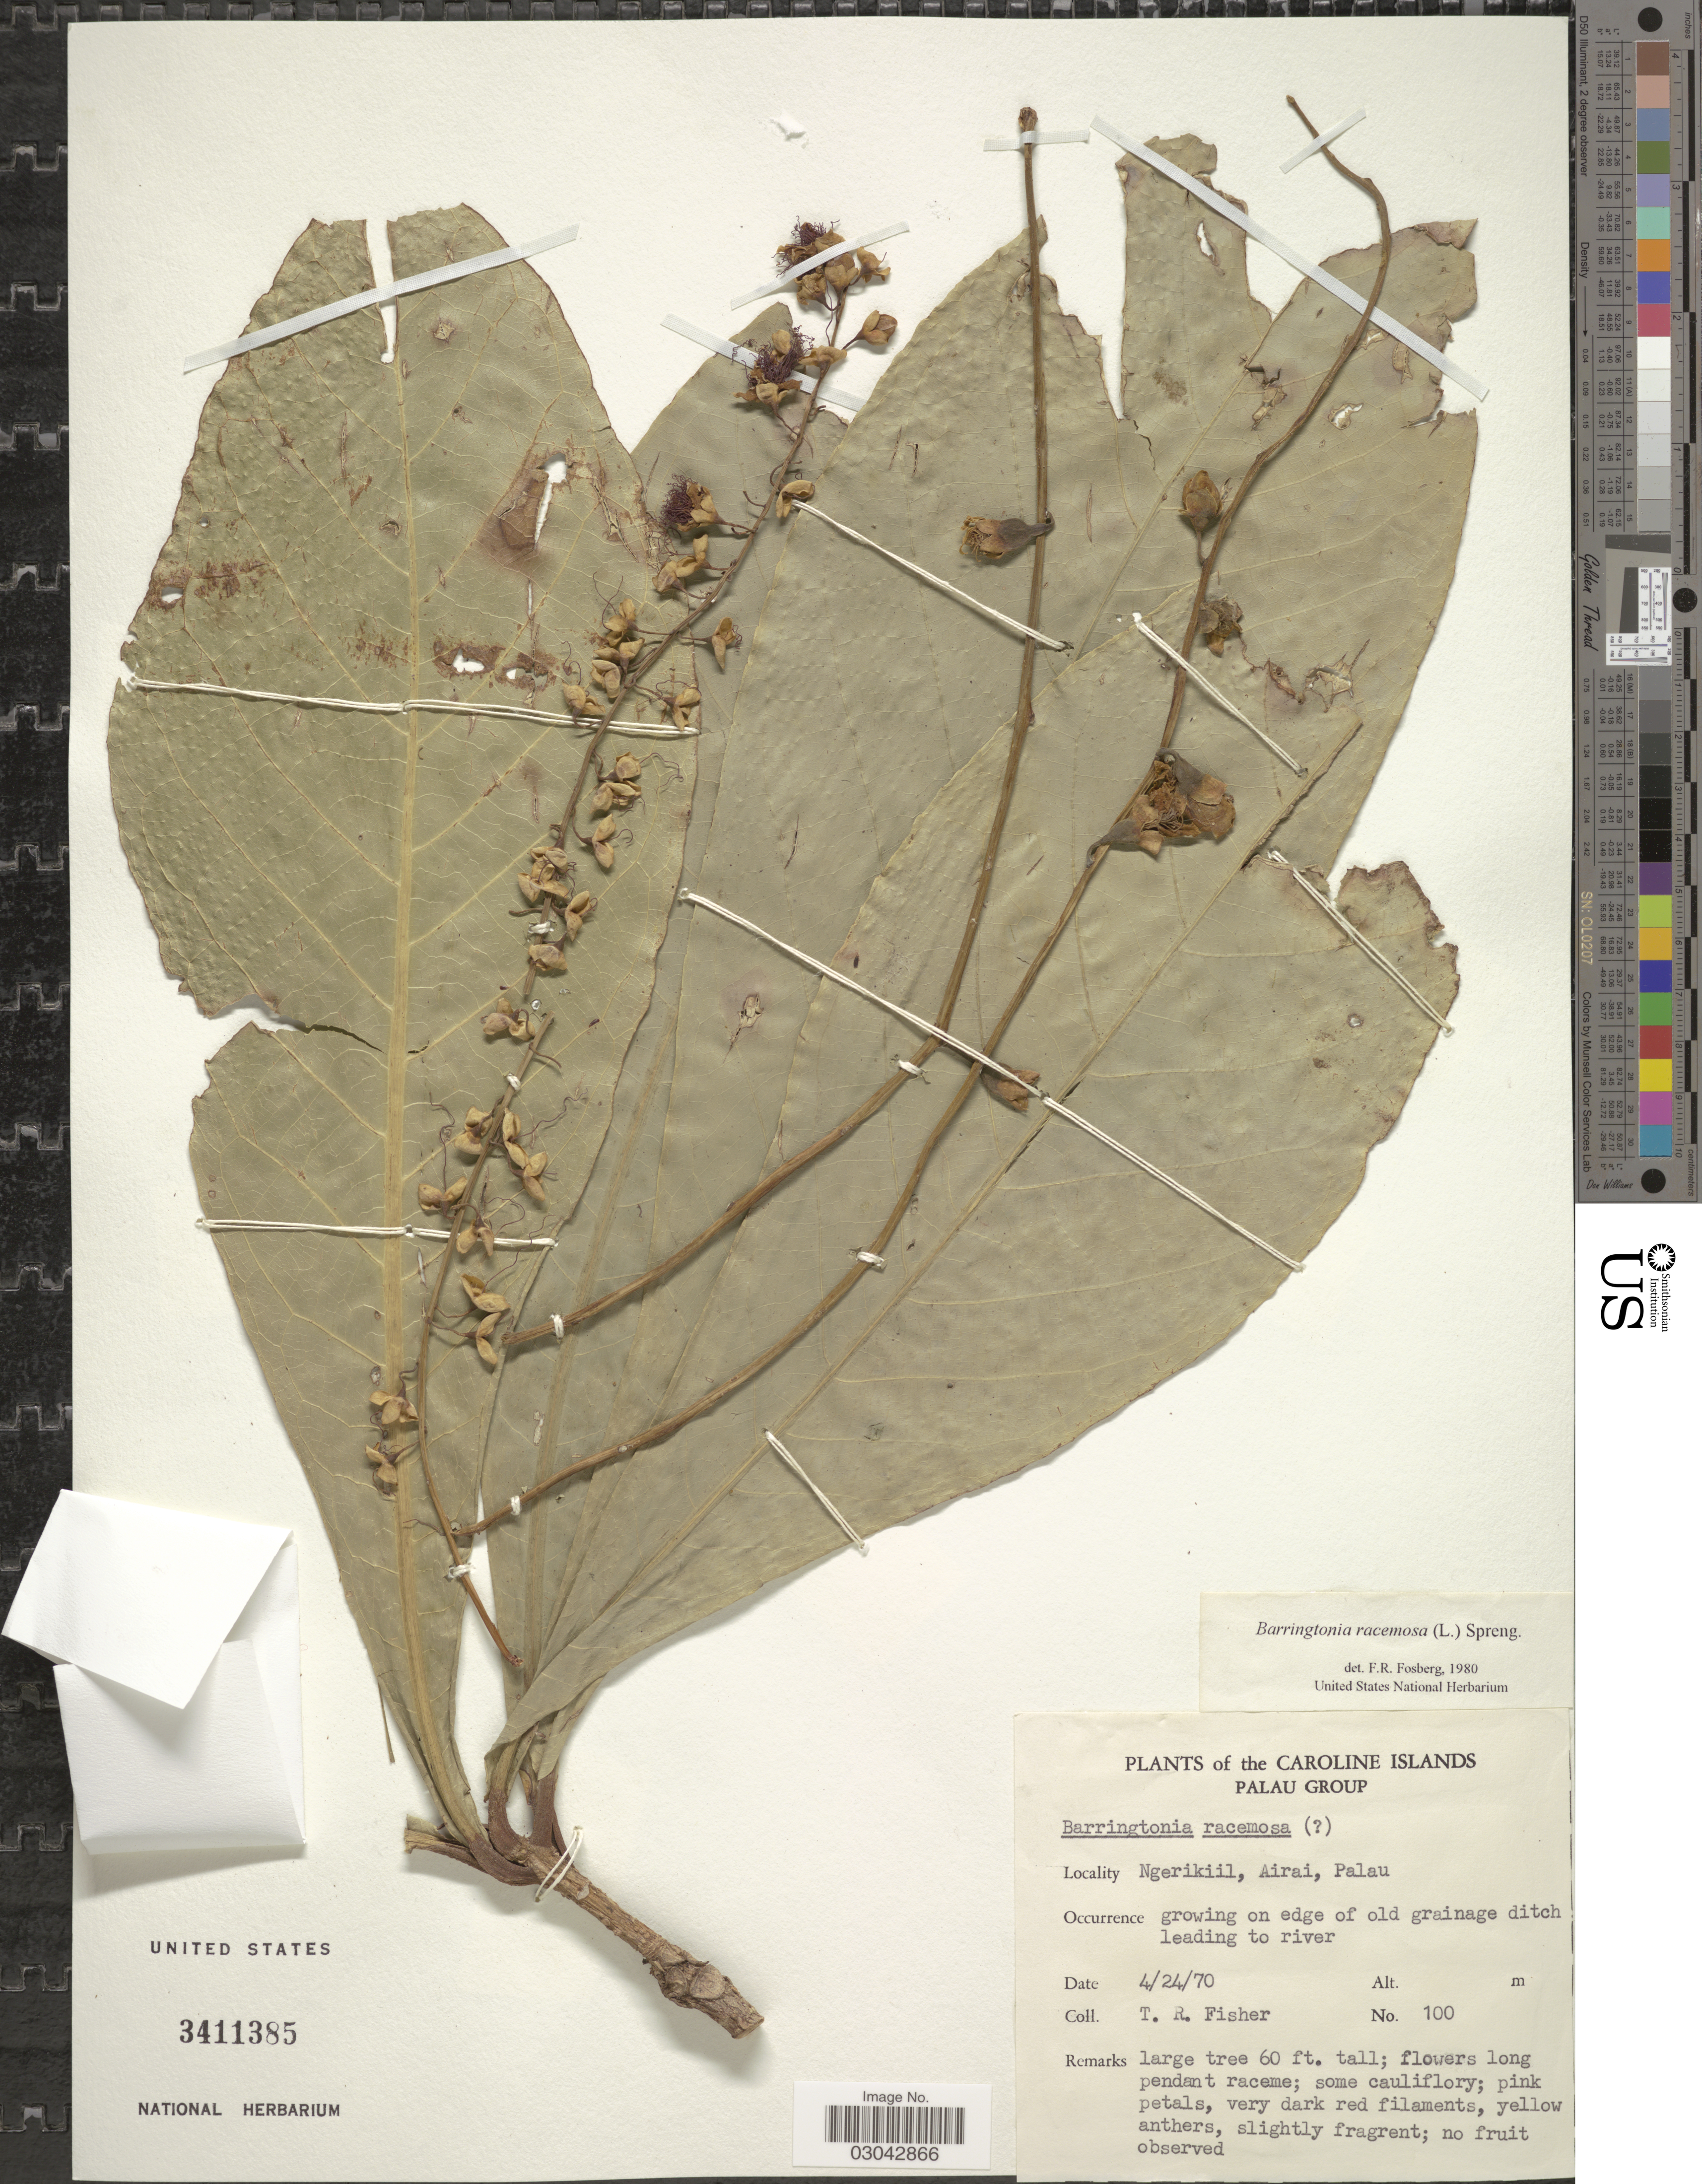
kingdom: Plantae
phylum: Tracheophyta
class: Magnoliopsida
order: Ericales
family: Lecythidaceae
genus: Barringtonia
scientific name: Barringtonia racemosa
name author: (L.) Spreng.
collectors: T. R. Fisher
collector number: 100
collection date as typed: Transcribed d/m/y: 24/4/70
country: Palau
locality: The Caroline Islands, Palau Group, Ngerikiil, Airai, Palau.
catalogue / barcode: US 3411385